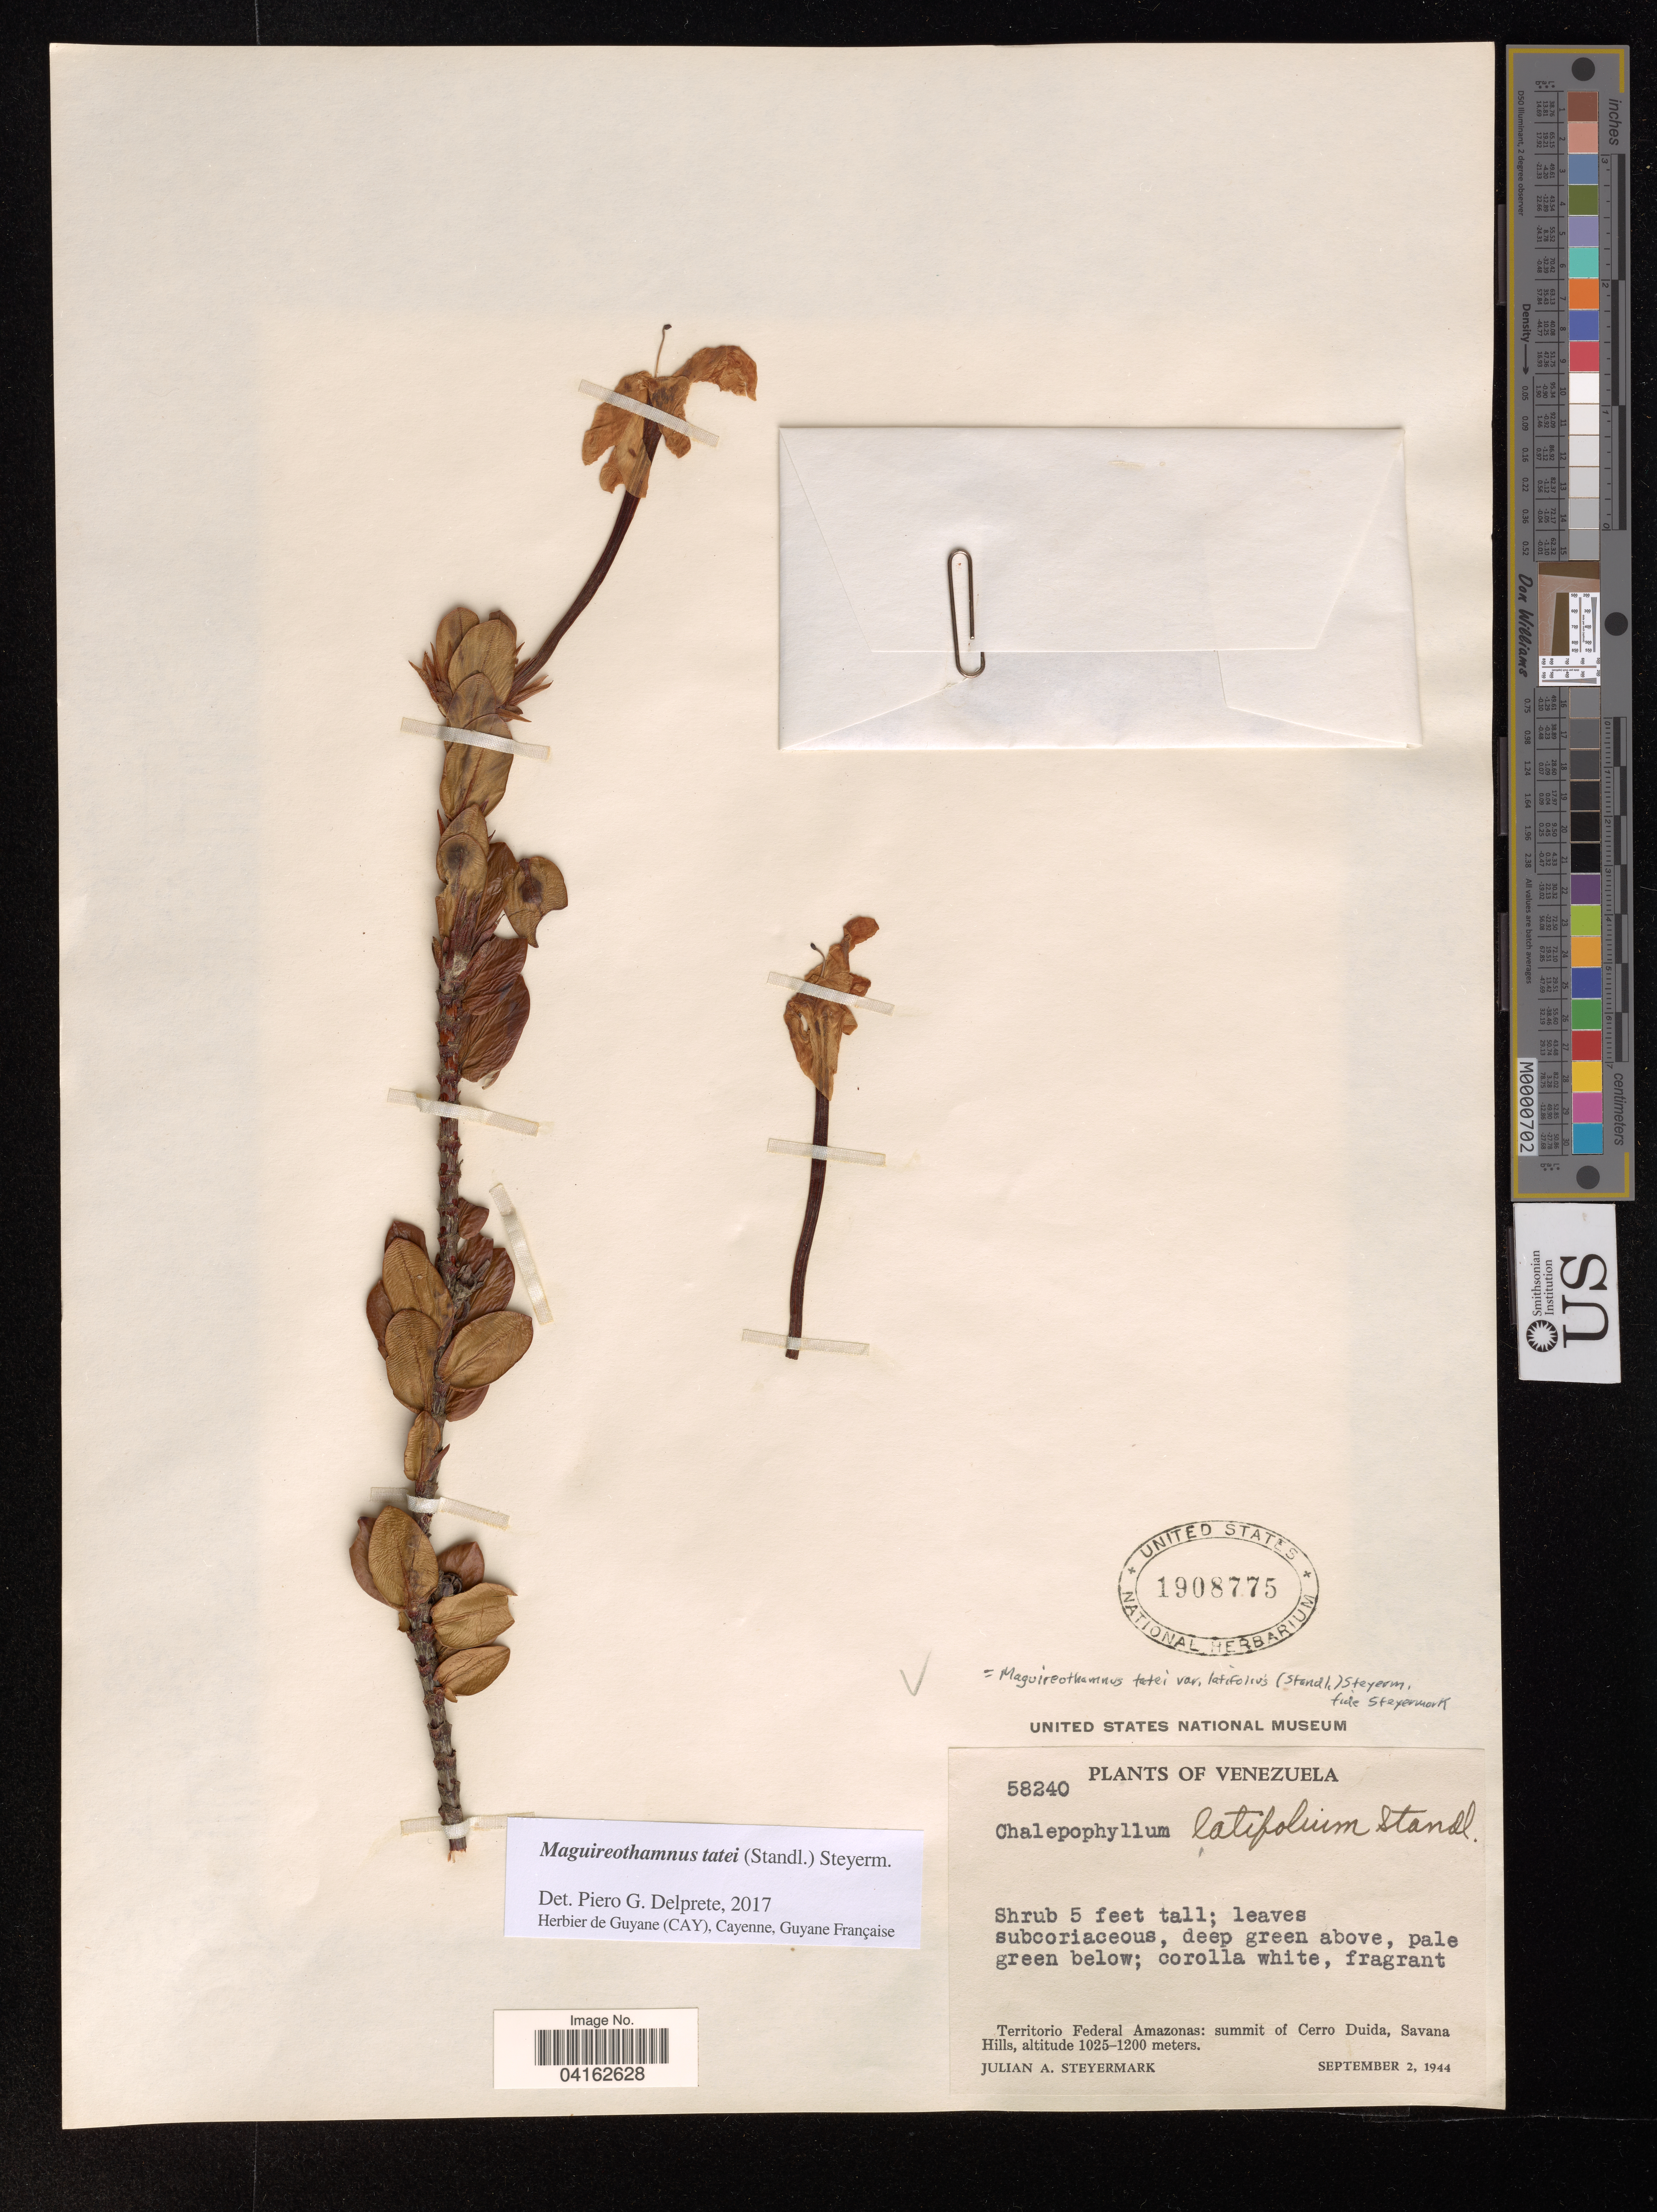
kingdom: Plantae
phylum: Tracheophyta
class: Magnoliopsida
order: Gentianales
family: Rubiaceae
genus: Maguireothamnus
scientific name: Maguireothamnus tatei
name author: (Standl.) Steyerm.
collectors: J. Steyermark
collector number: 58240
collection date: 1944-09-02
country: Venezuela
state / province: Amazonas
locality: Territorio Federal Amazonas: summit of Cerro Duida, Savana Hills.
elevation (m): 1025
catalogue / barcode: US 1908775